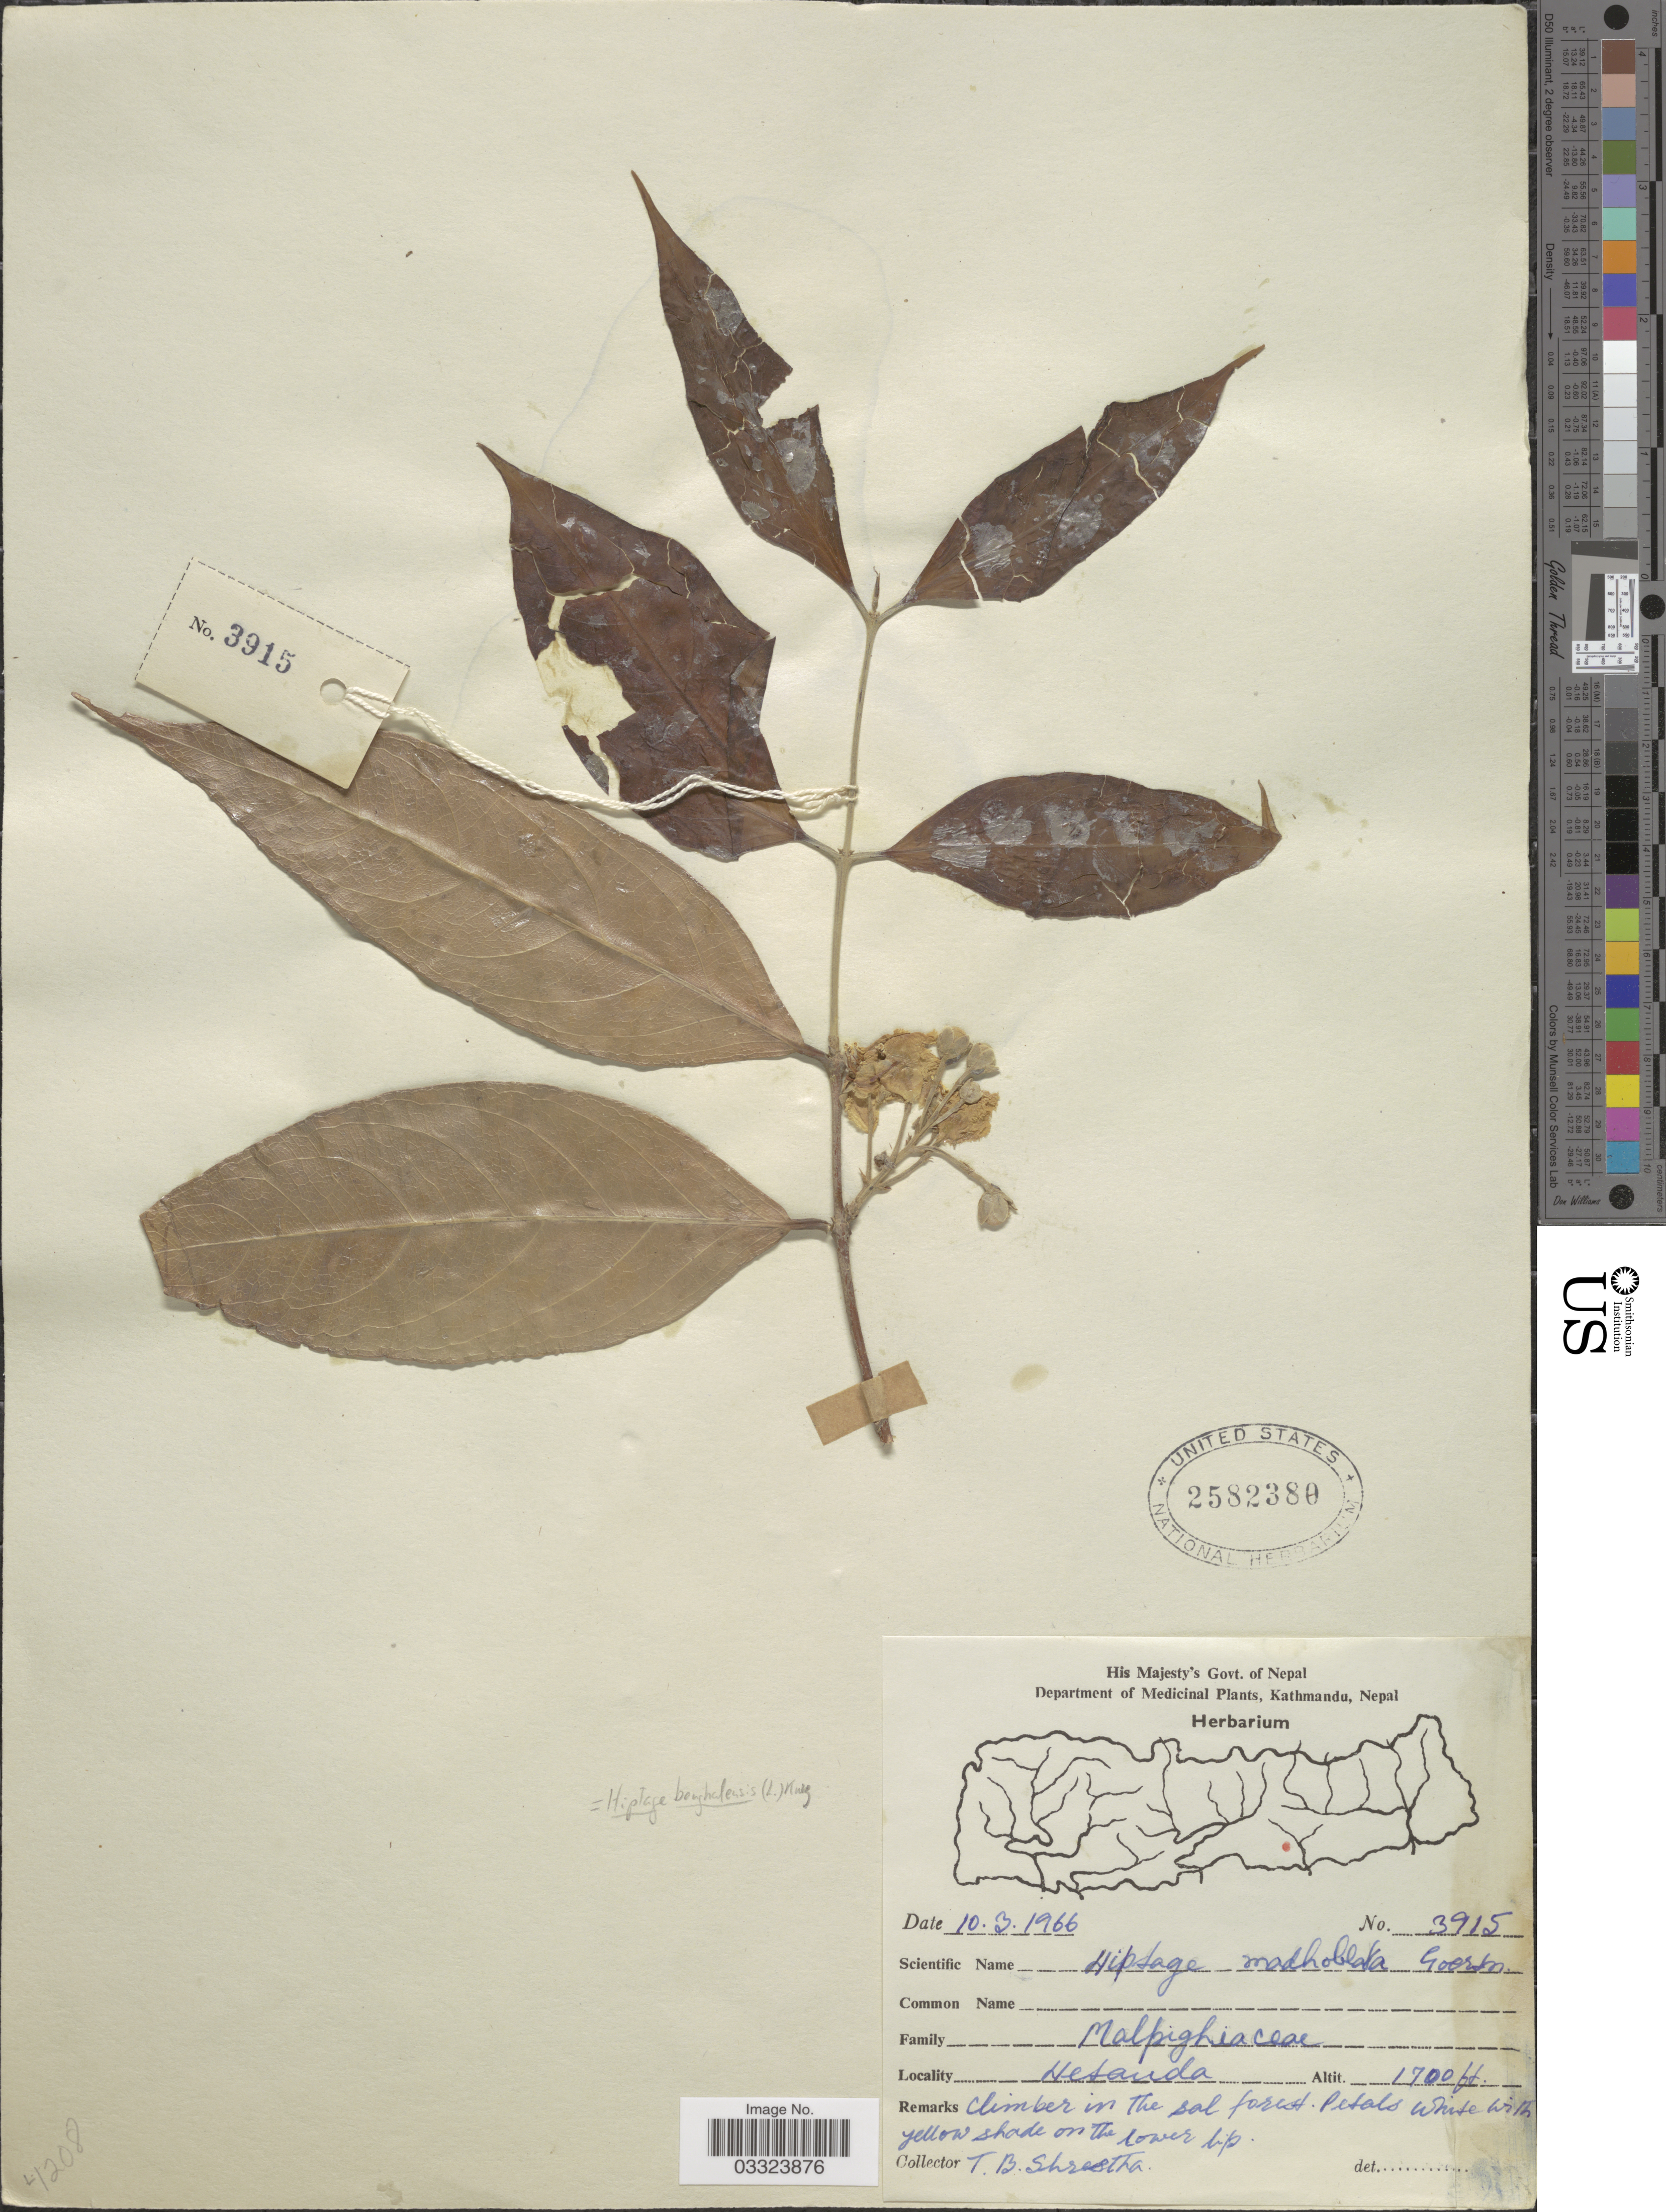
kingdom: Plantae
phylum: Tracheophyta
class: Magnoliopsida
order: Malpighiales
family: Malpighiaceae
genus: Hiptage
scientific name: Hiptage benghalensis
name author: (L.) Kurz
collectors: T. B. Shrestha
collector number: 3915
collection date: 1966-03-10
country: Nepal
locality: Hetauda.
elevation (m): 518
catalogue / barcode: US 2582380